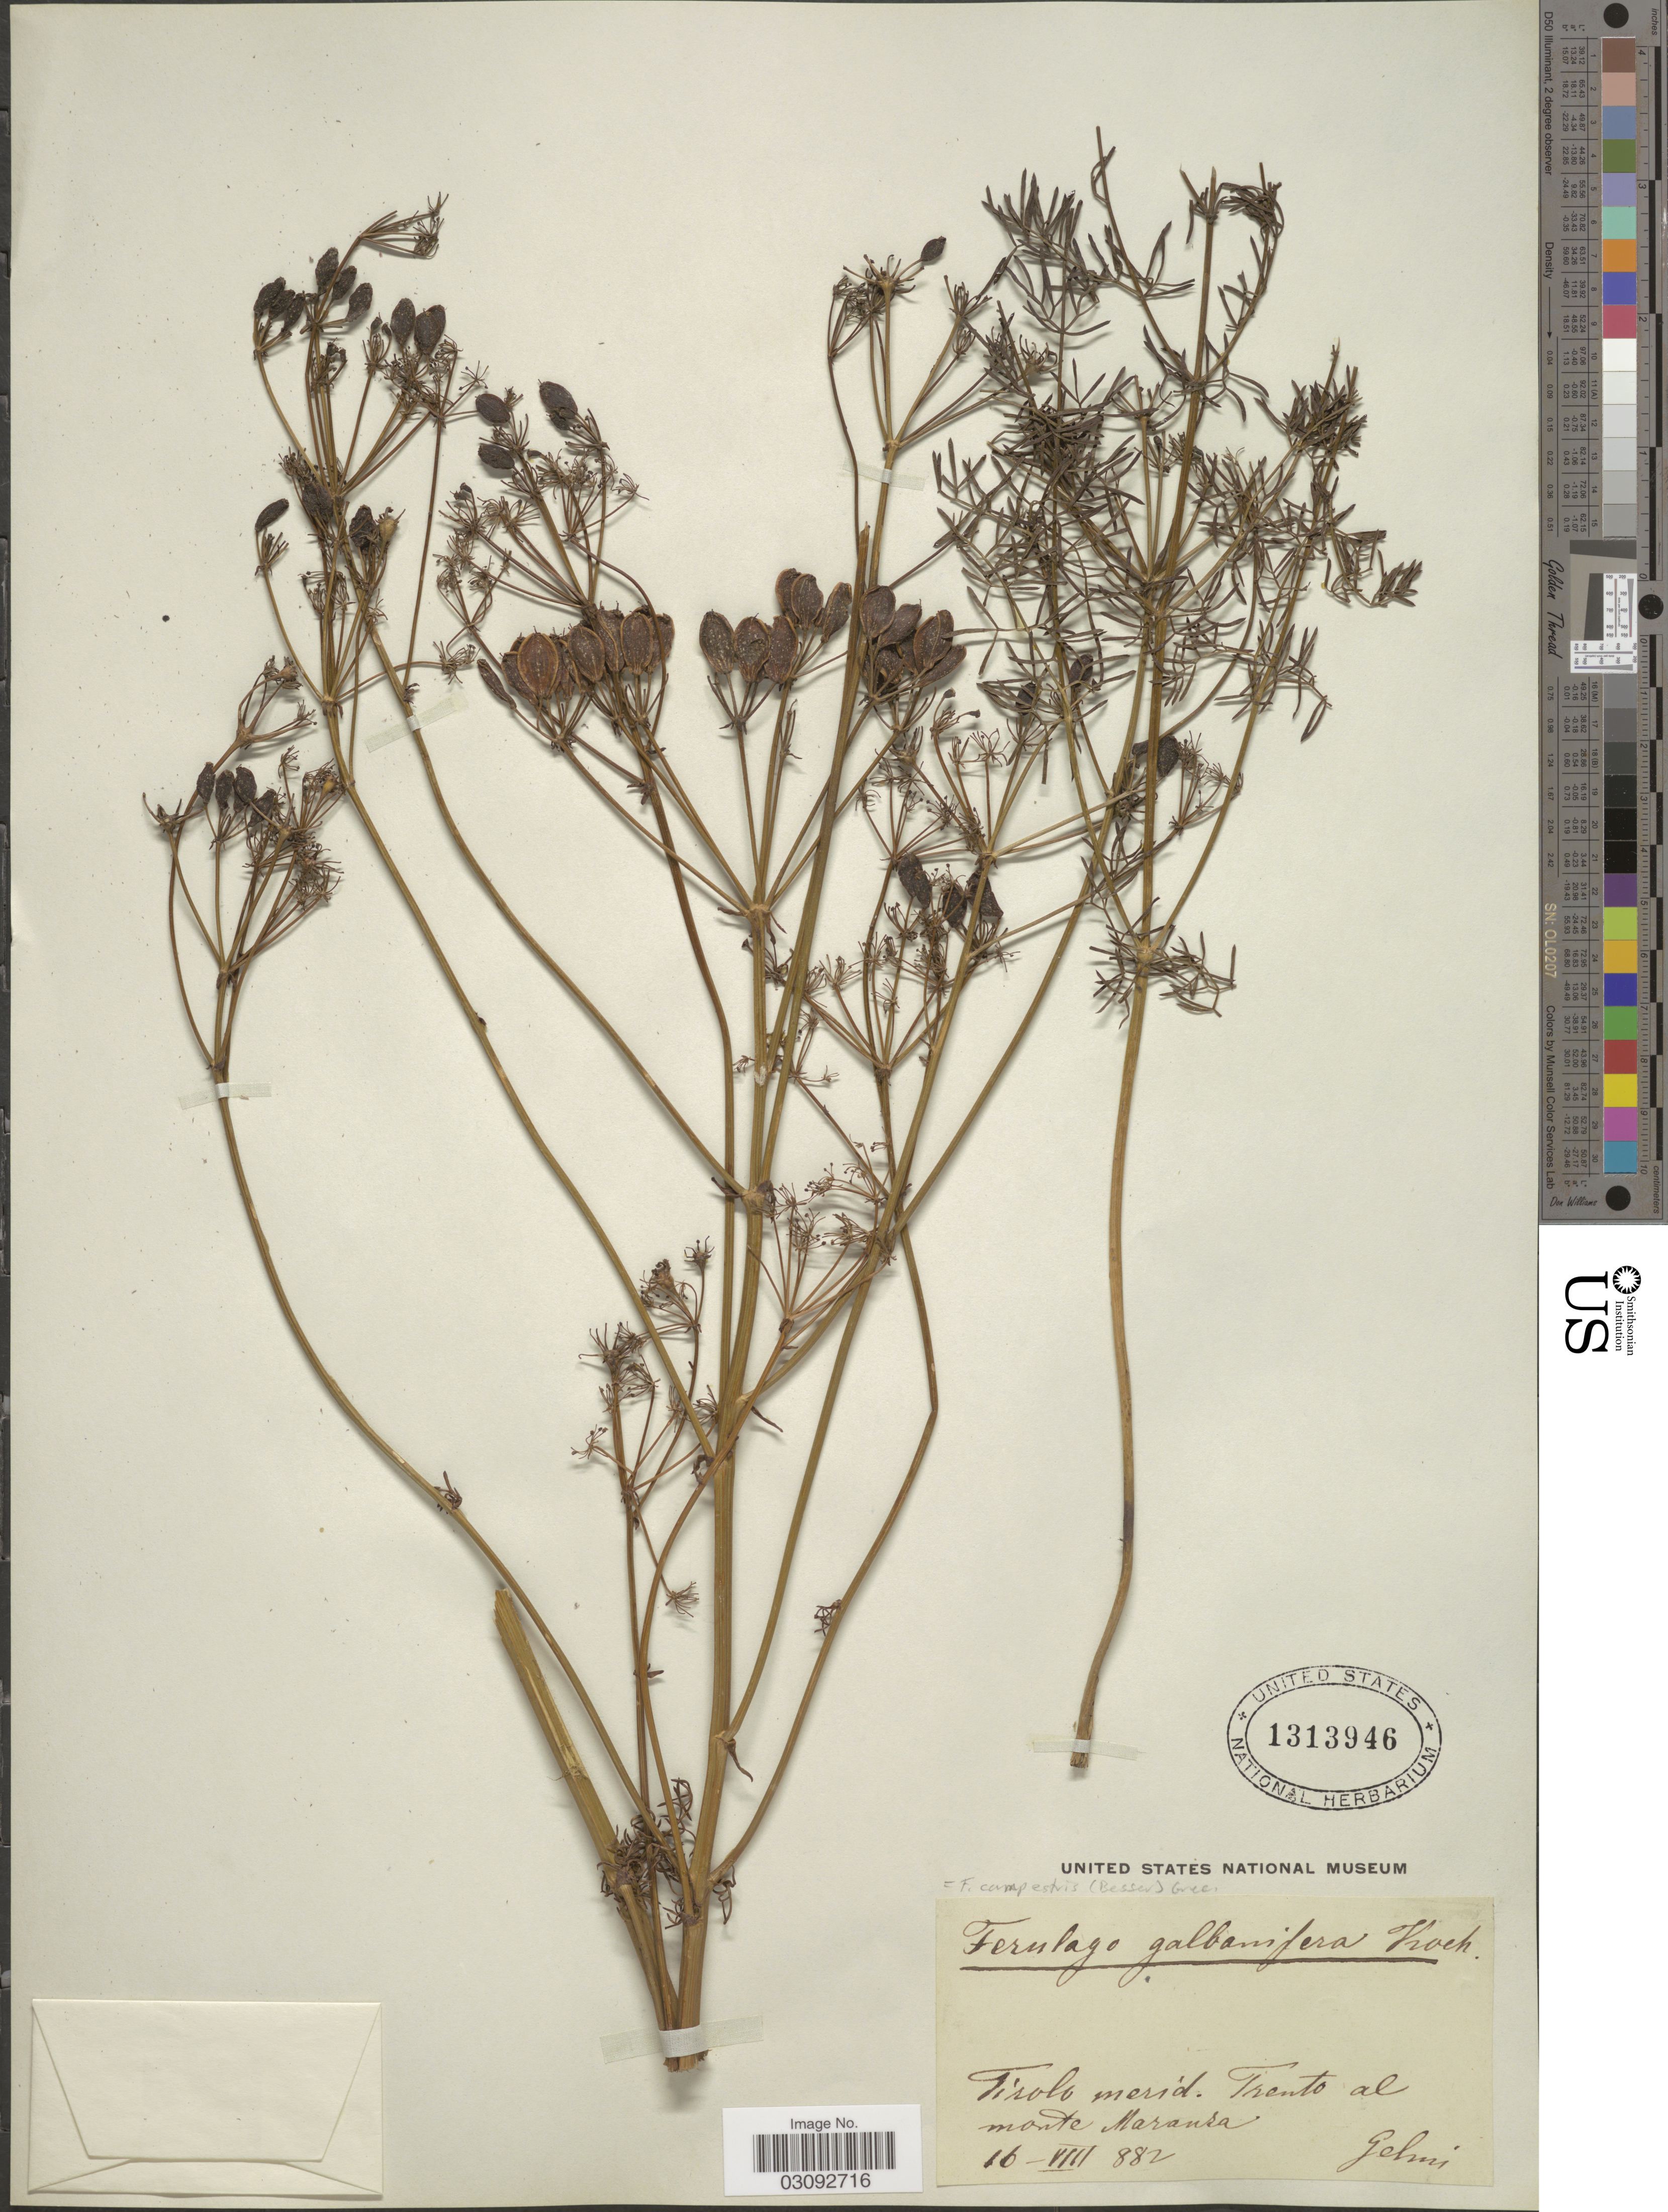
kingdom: Plantae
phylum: Tracheophyta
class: Magnoliopsida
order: Apiales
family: Apiaceae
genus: Ferulago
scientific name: Ferulago campestris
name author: (Besser) Grecescu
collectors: -. Gelmi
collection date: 1882-08-16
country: Italy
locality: Tirolo merid. Trento al monte Maranza.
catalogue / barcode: US 1313946